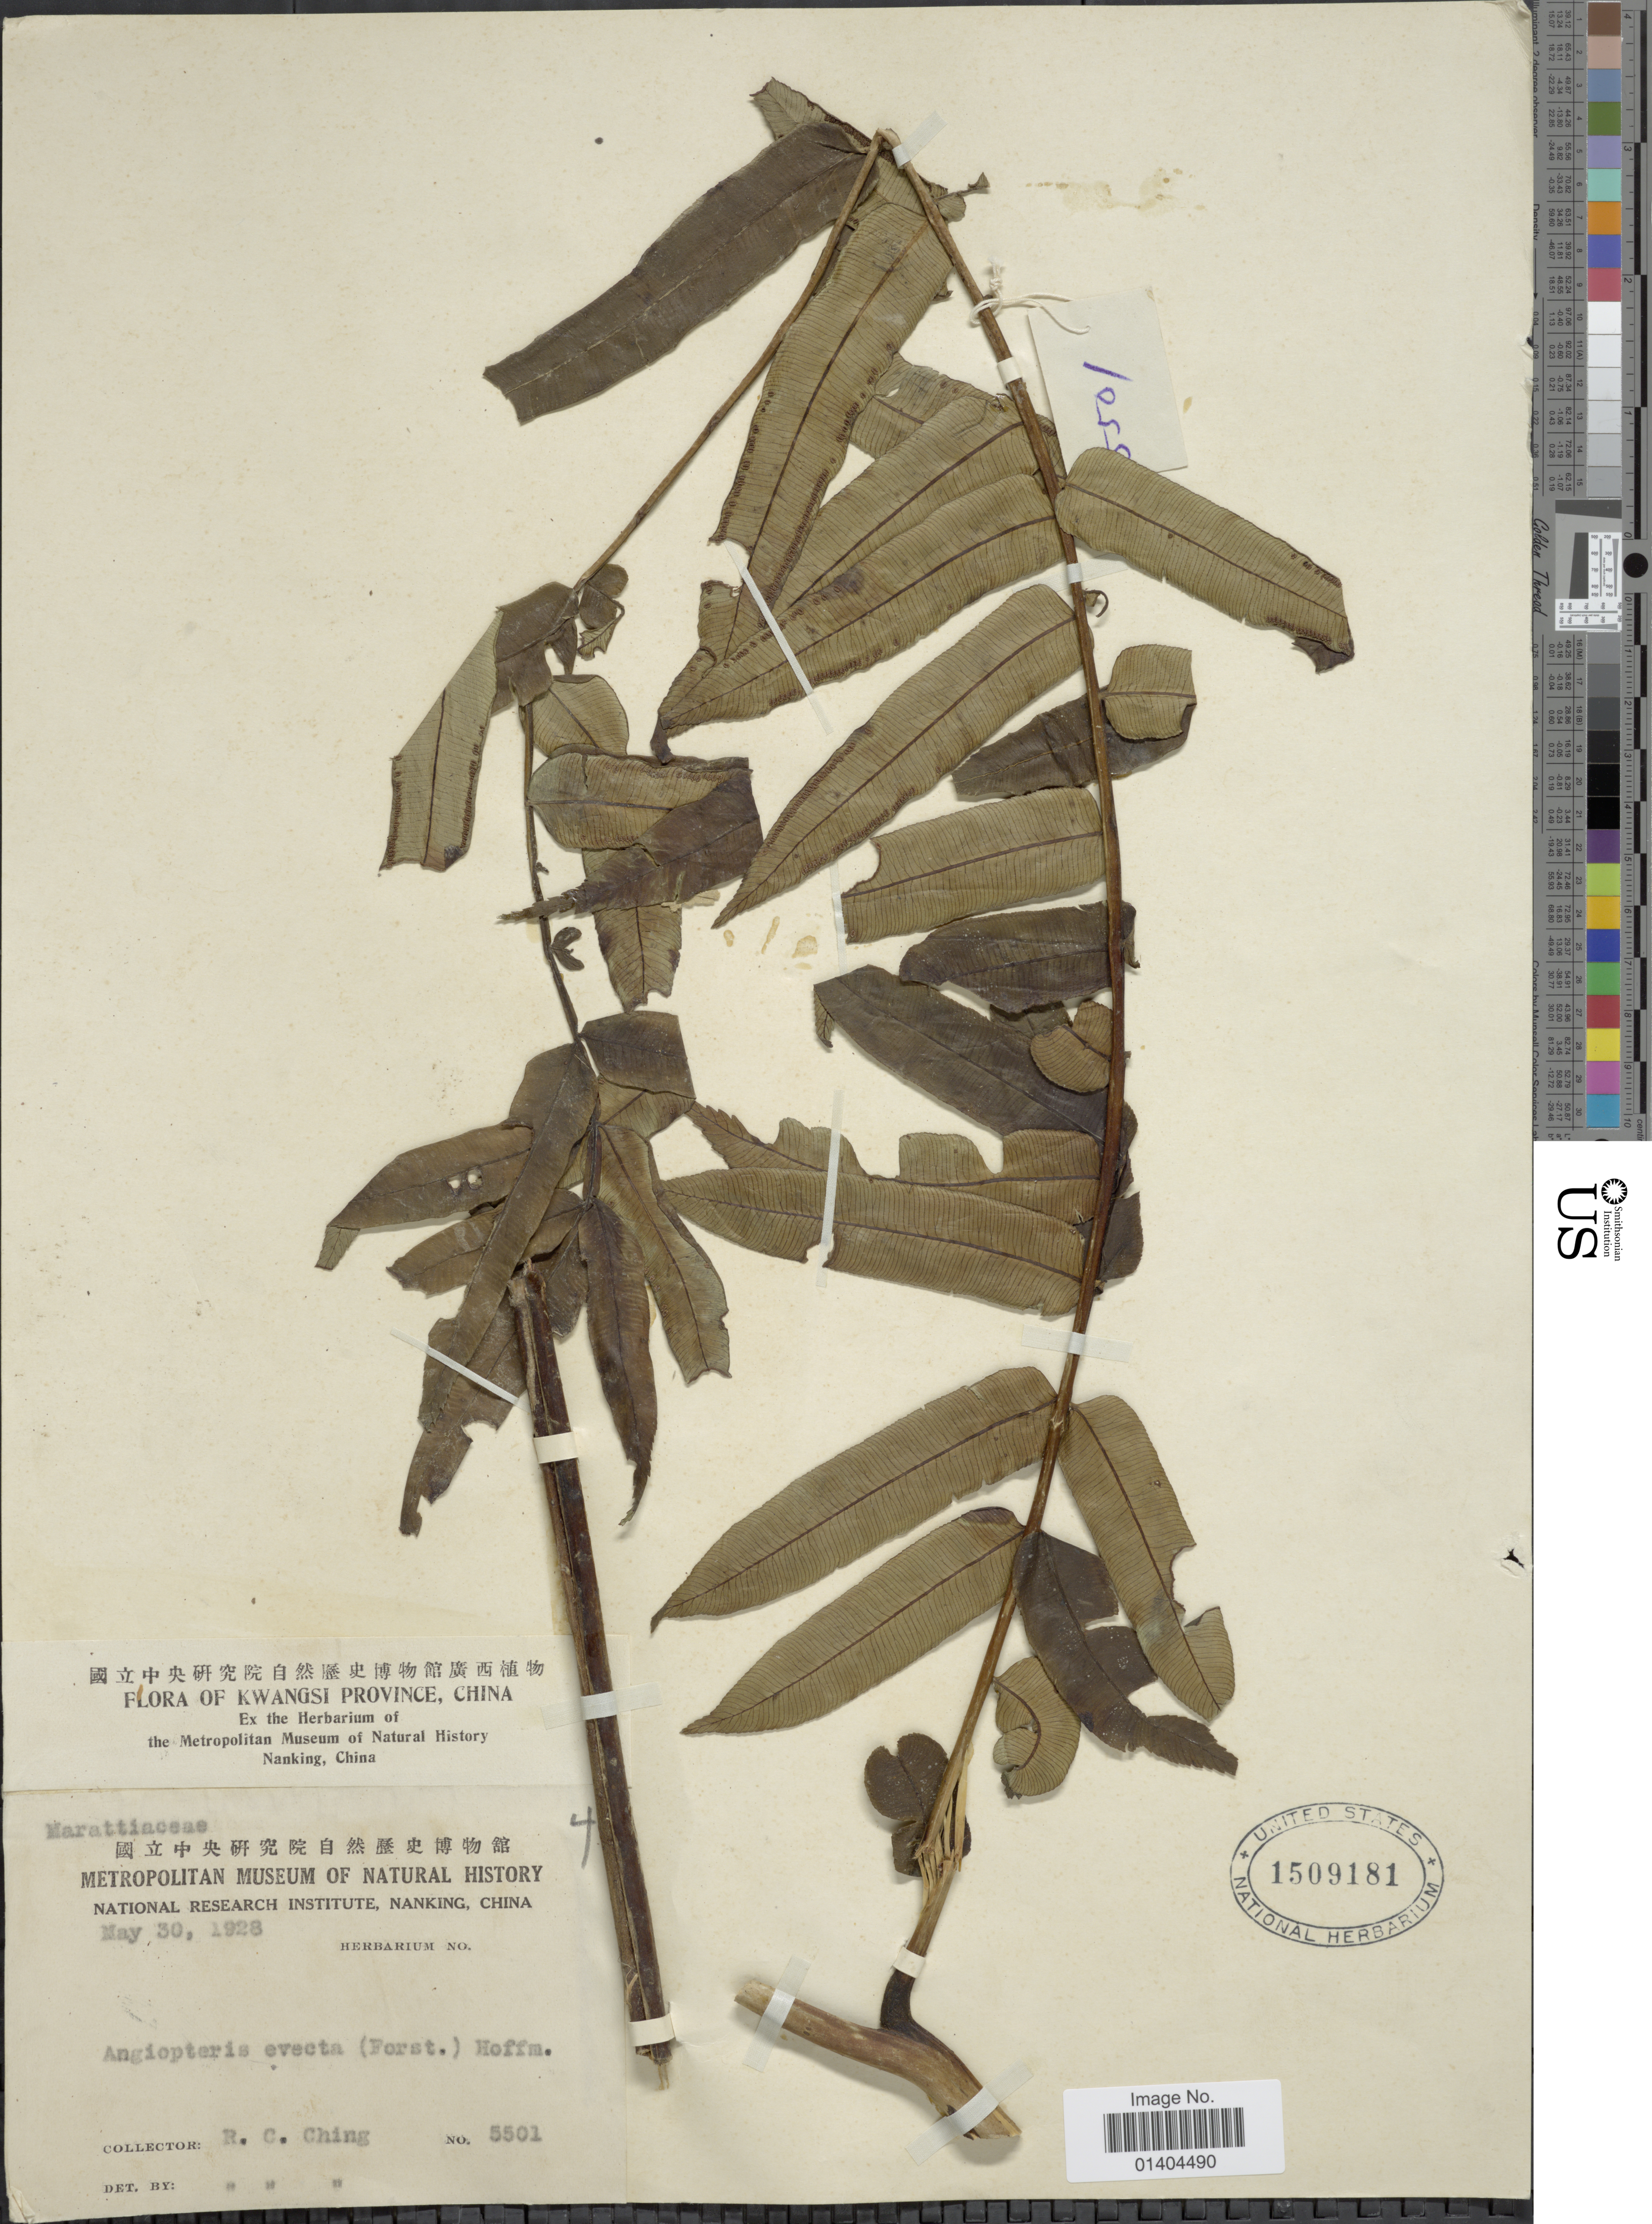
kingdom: Plantae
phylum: Tracheophyta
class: Polypodiopsida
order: Marattiales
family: Marattiaceae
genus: Angiopteris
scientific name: Angiopteris evecta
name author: (G. Forst.) Hoffm.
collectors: P. Fleming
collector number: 2123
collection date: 1989-05-12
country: China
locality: Kwangsi Province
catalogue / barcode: US 1509181